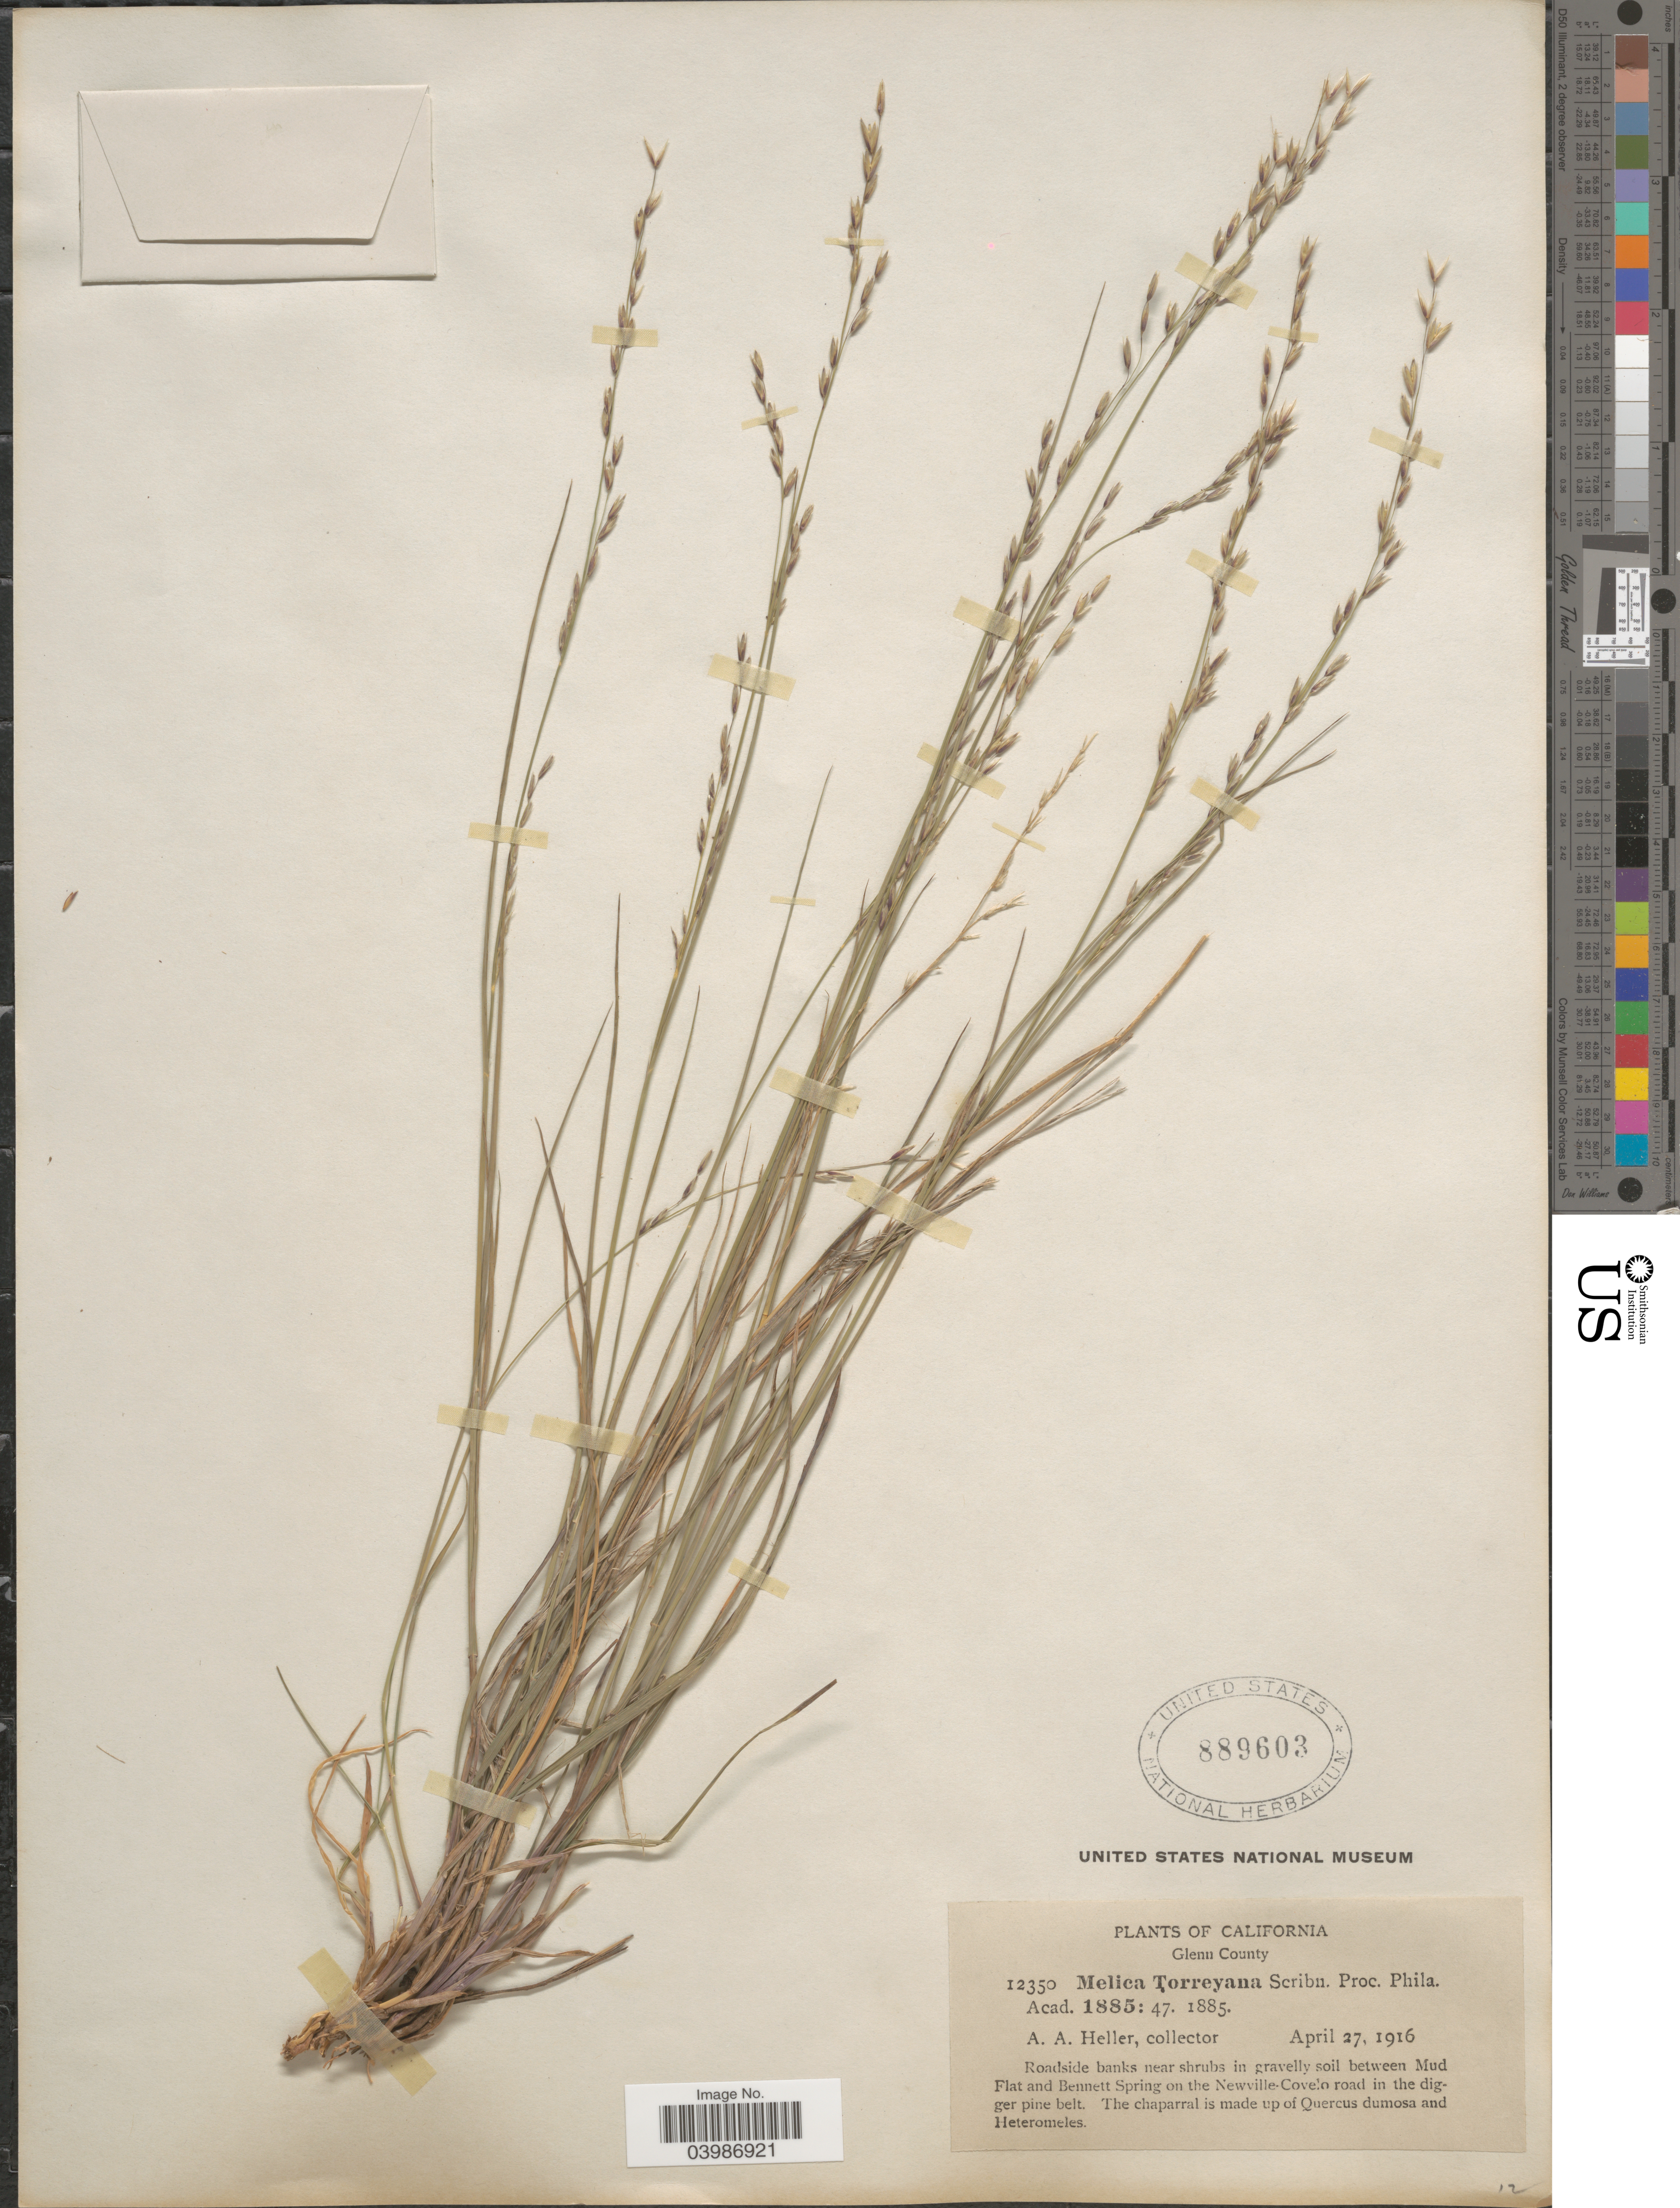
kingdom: Plantae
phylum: Tracheophyta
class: Liliopsida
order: Poales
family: Poaceae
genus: Melica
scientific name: Melica torreyana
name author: Scribn.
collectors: A. A. Heller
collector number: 12350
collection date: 1916-04-27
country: United States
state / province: California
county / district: Glenn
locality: Glenn County. Between Mud Flat and Bennett Spring on the Newville-Covelo road in the digger pine belt.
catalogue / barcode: US 889603